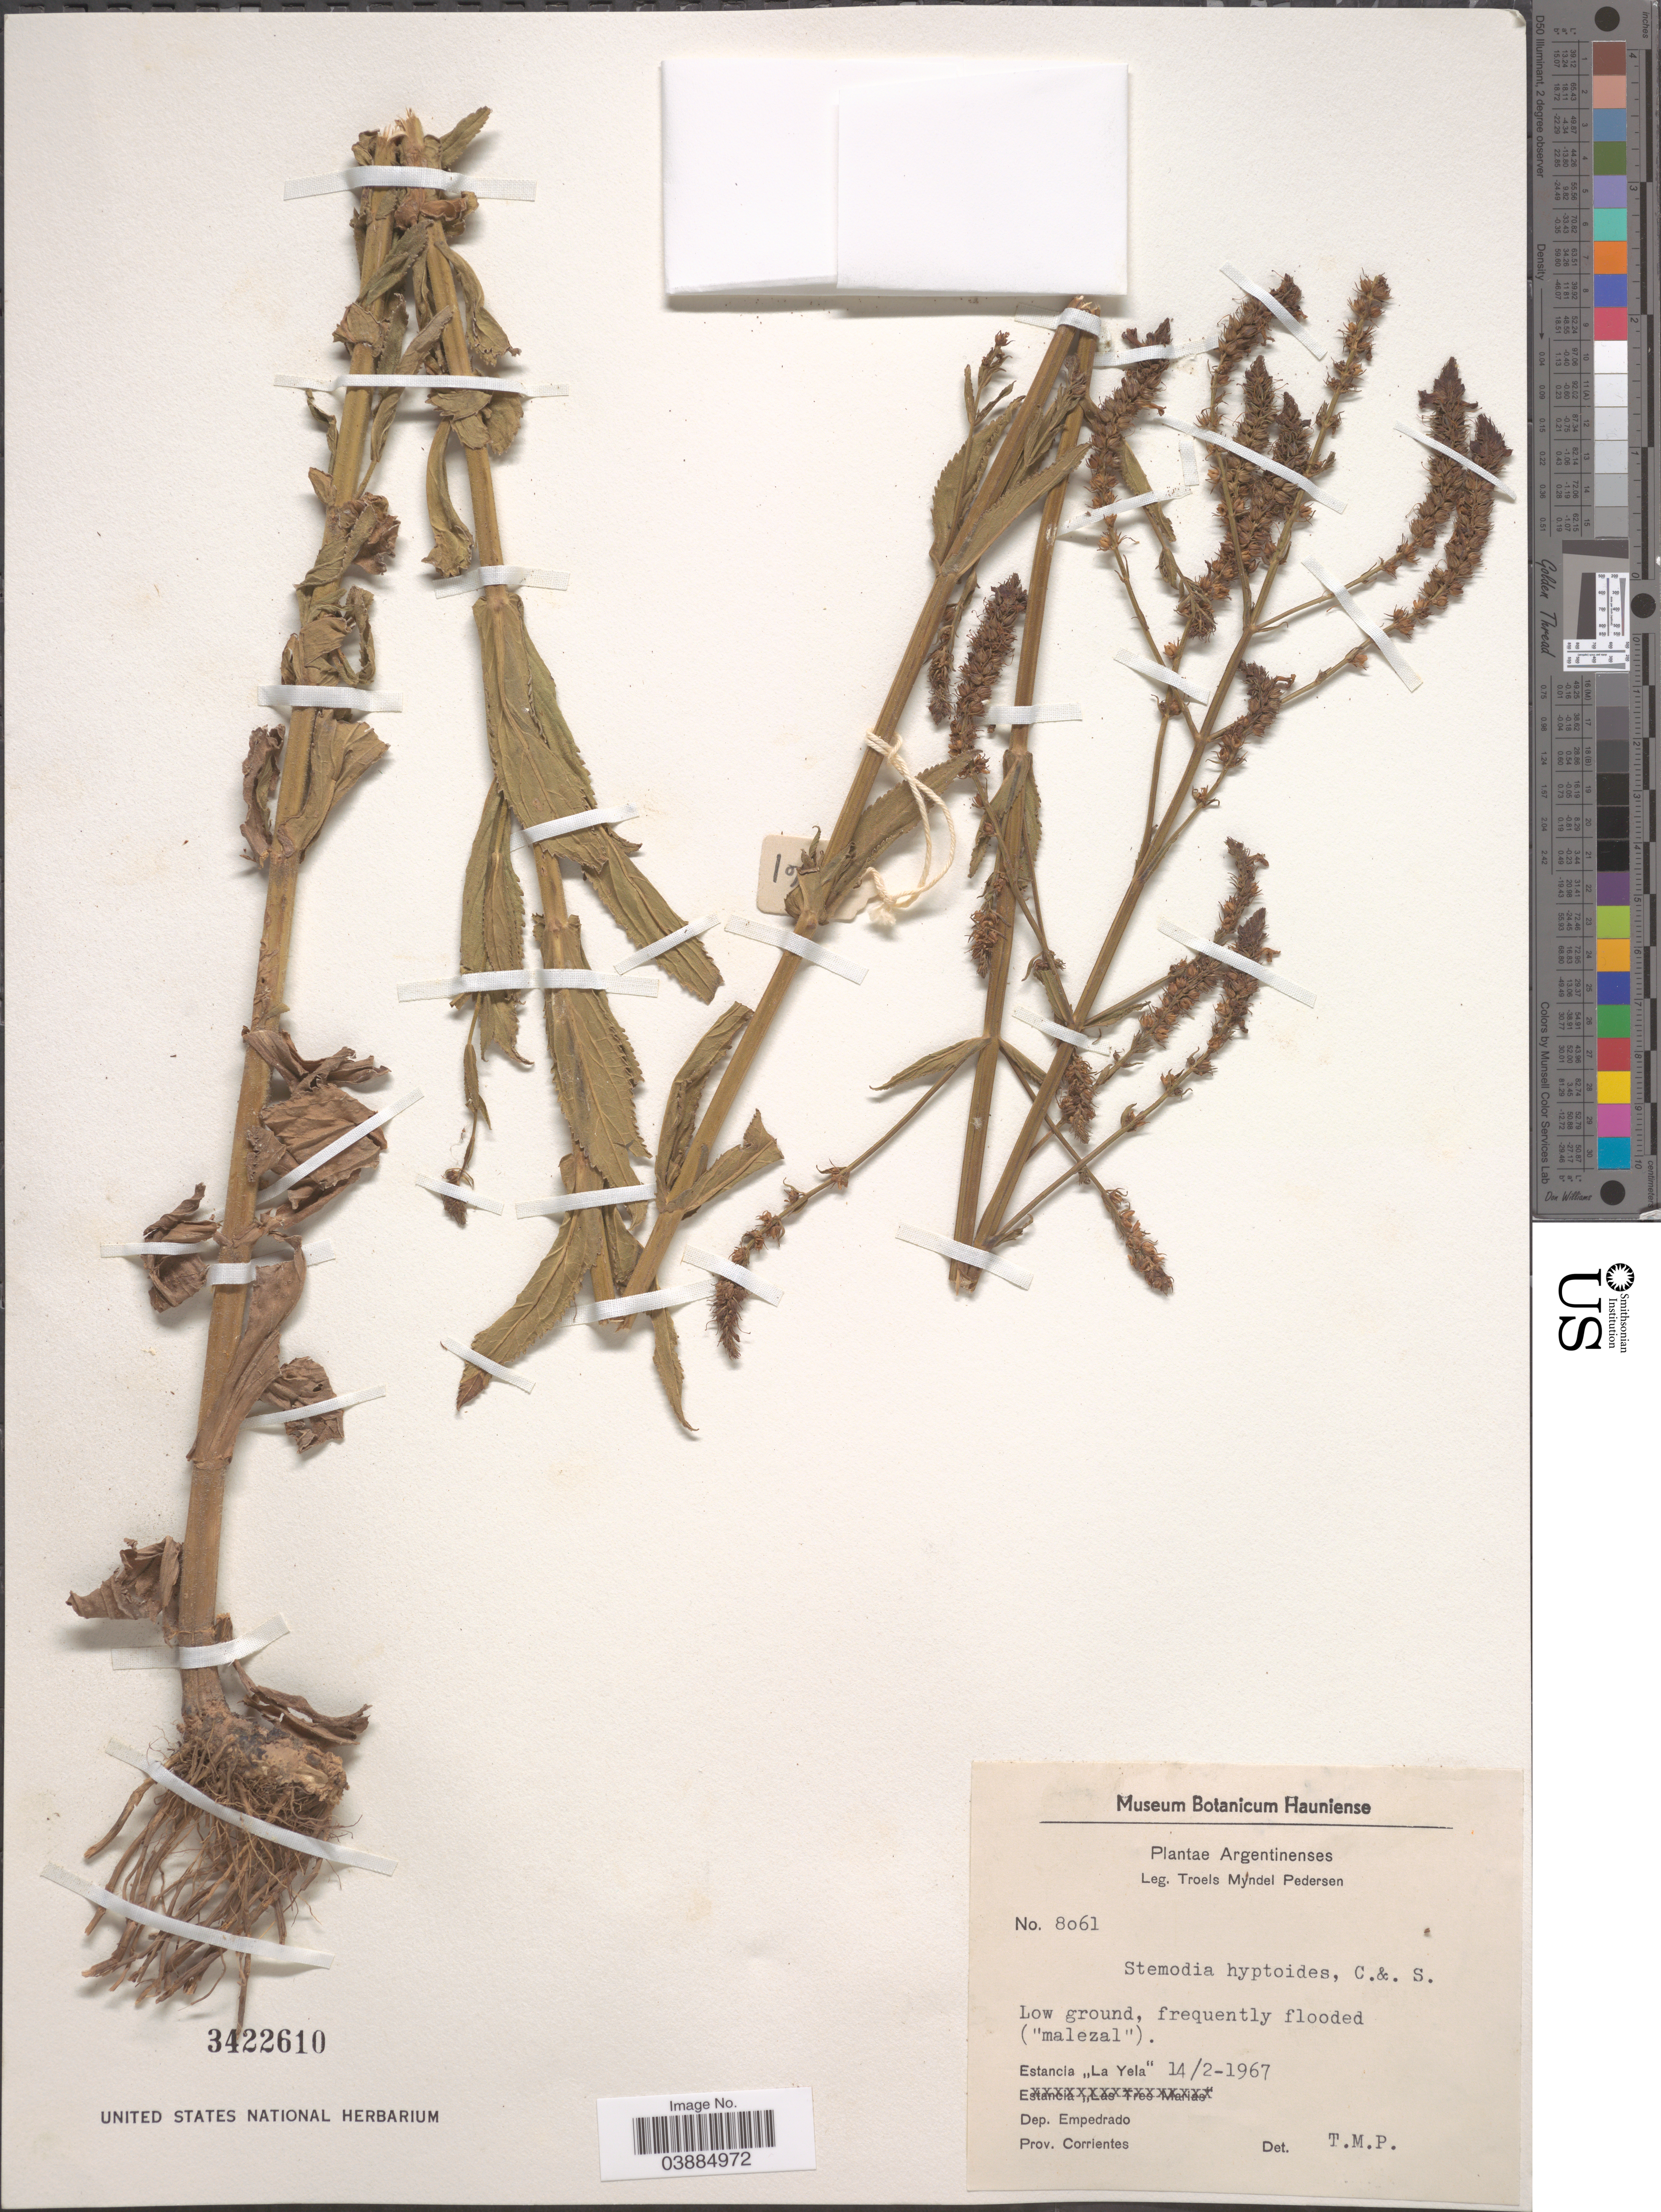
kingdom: Plantae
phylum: Tracheophyta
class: Magnoliopsida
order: Lamiales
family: Plantaginaceae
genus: Stemodia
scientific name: Stemodia hyptoides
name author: Cham. & Schltdl.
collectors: T. Pederson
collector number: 8061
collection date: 1967-02-14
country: Argentina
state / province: Corrientes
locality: Estancia "La Yela". Dep. Empedrado.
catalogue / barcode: US 3422610